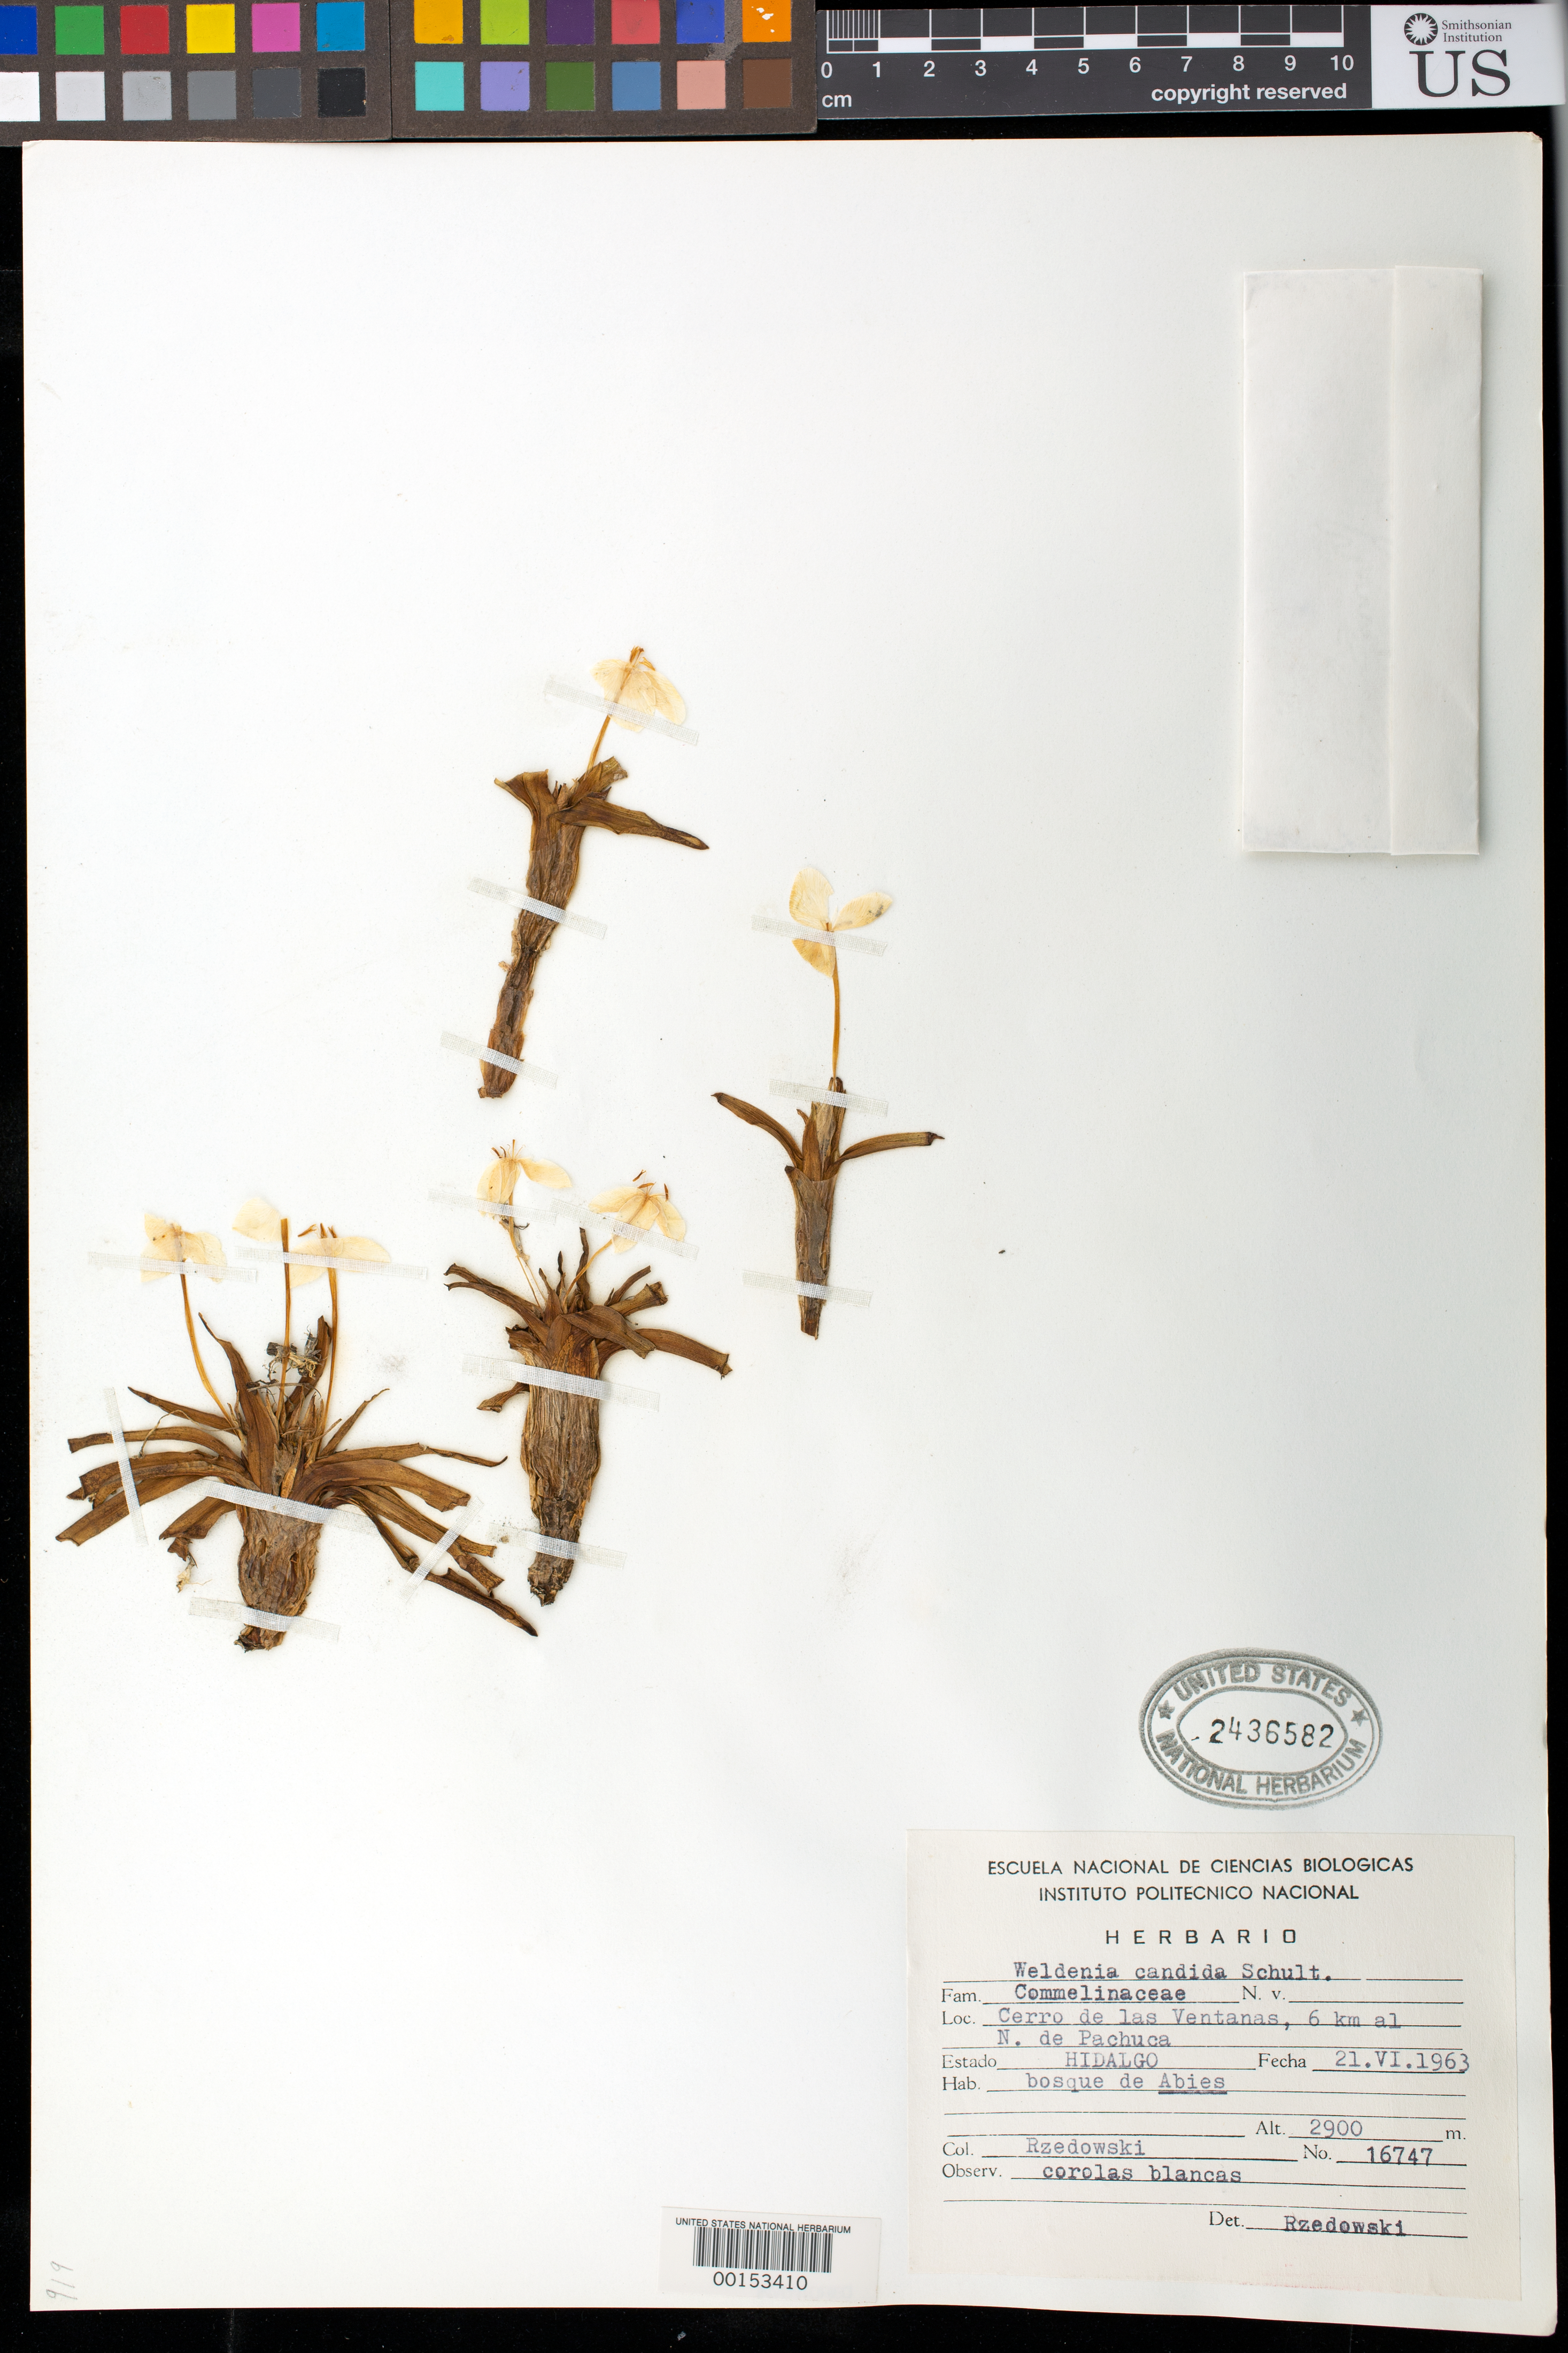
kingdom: Plantae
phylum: Tracheophyta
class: Liliopsida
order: Commelinales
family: Commelinaceae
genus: Weldenia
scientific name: Weldenia candida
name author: Schult. f.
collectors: J. Rzedowski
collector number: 16747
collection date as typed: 21 Jun 1963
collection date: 1963-06-21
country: Mexico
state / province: Hidalgo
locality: N of Pachuca; Cerro de Las Ventanas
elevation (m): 2900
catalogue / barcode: US 2436582